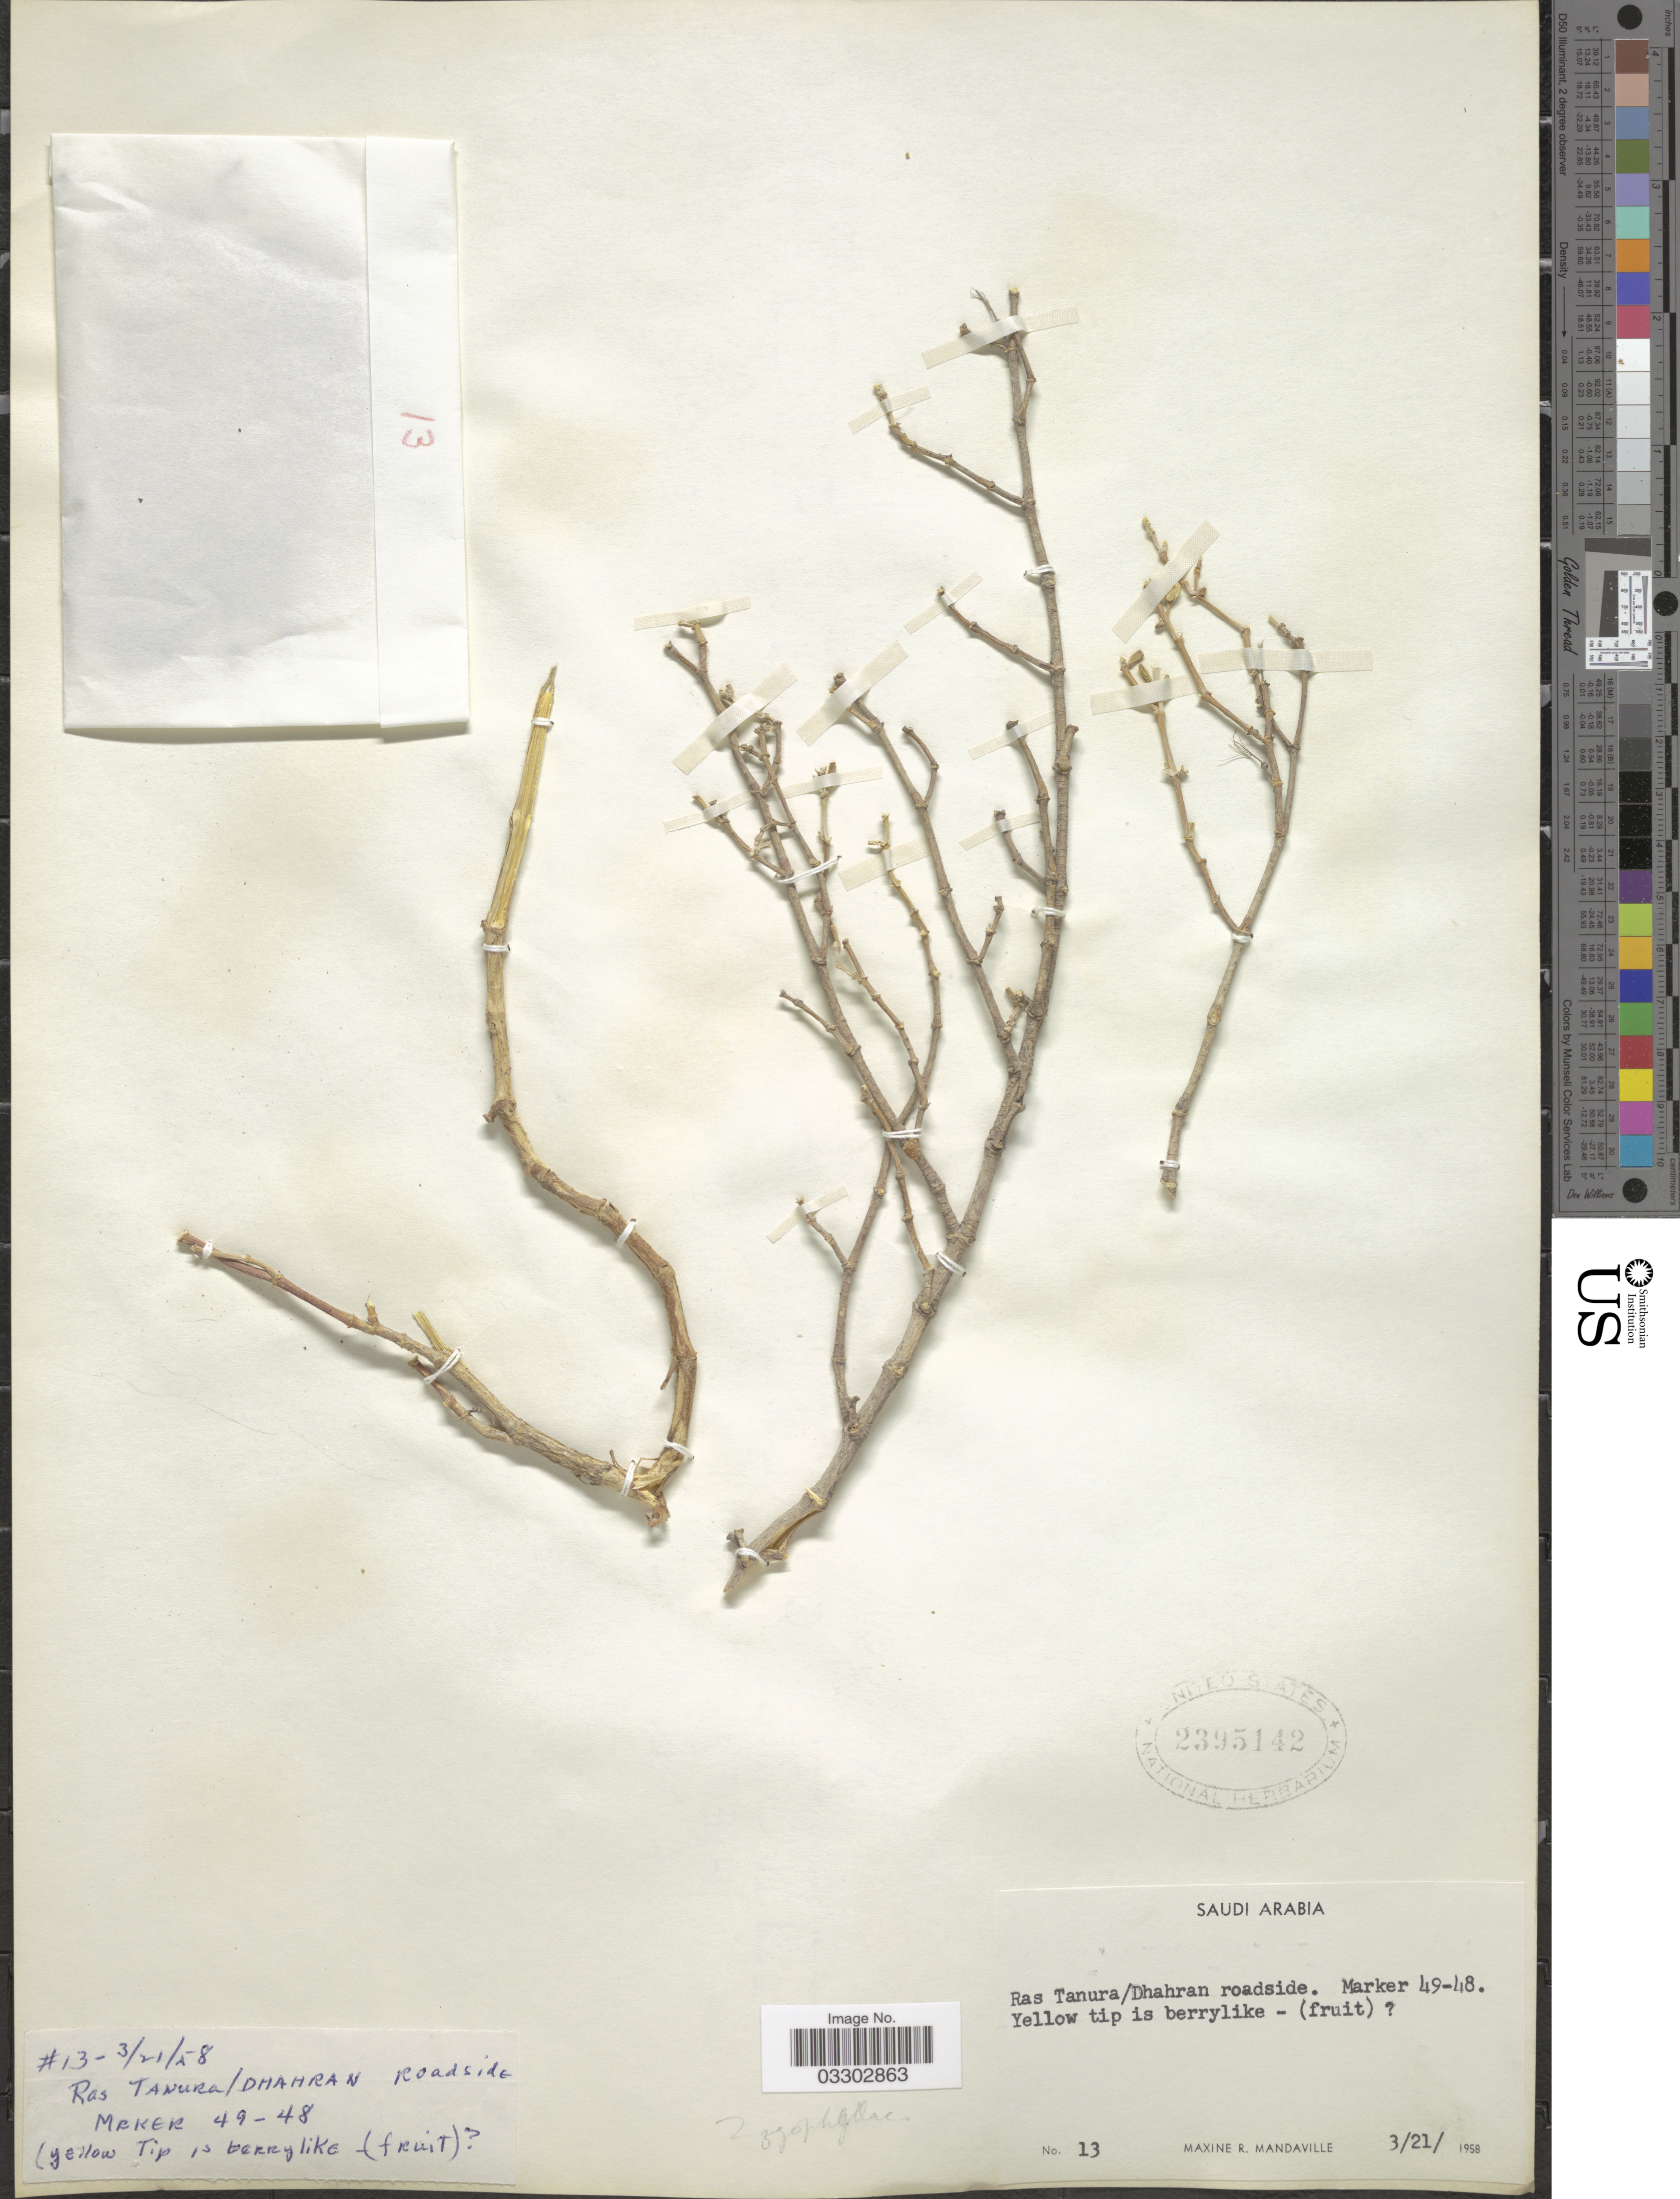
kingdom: Plantae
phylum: Tracheophyta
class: Magnoliopsida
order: Zygophyllales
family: Zygophyllaceae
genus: Zygophyllum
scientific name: Zygophyllum sp.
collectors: M. Mandaville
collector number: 13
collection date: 1958-03-21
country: Saudi Arabia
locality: Ras Tanura/Dhahran roadside. Marker 49-48.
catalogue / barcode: US 2395142